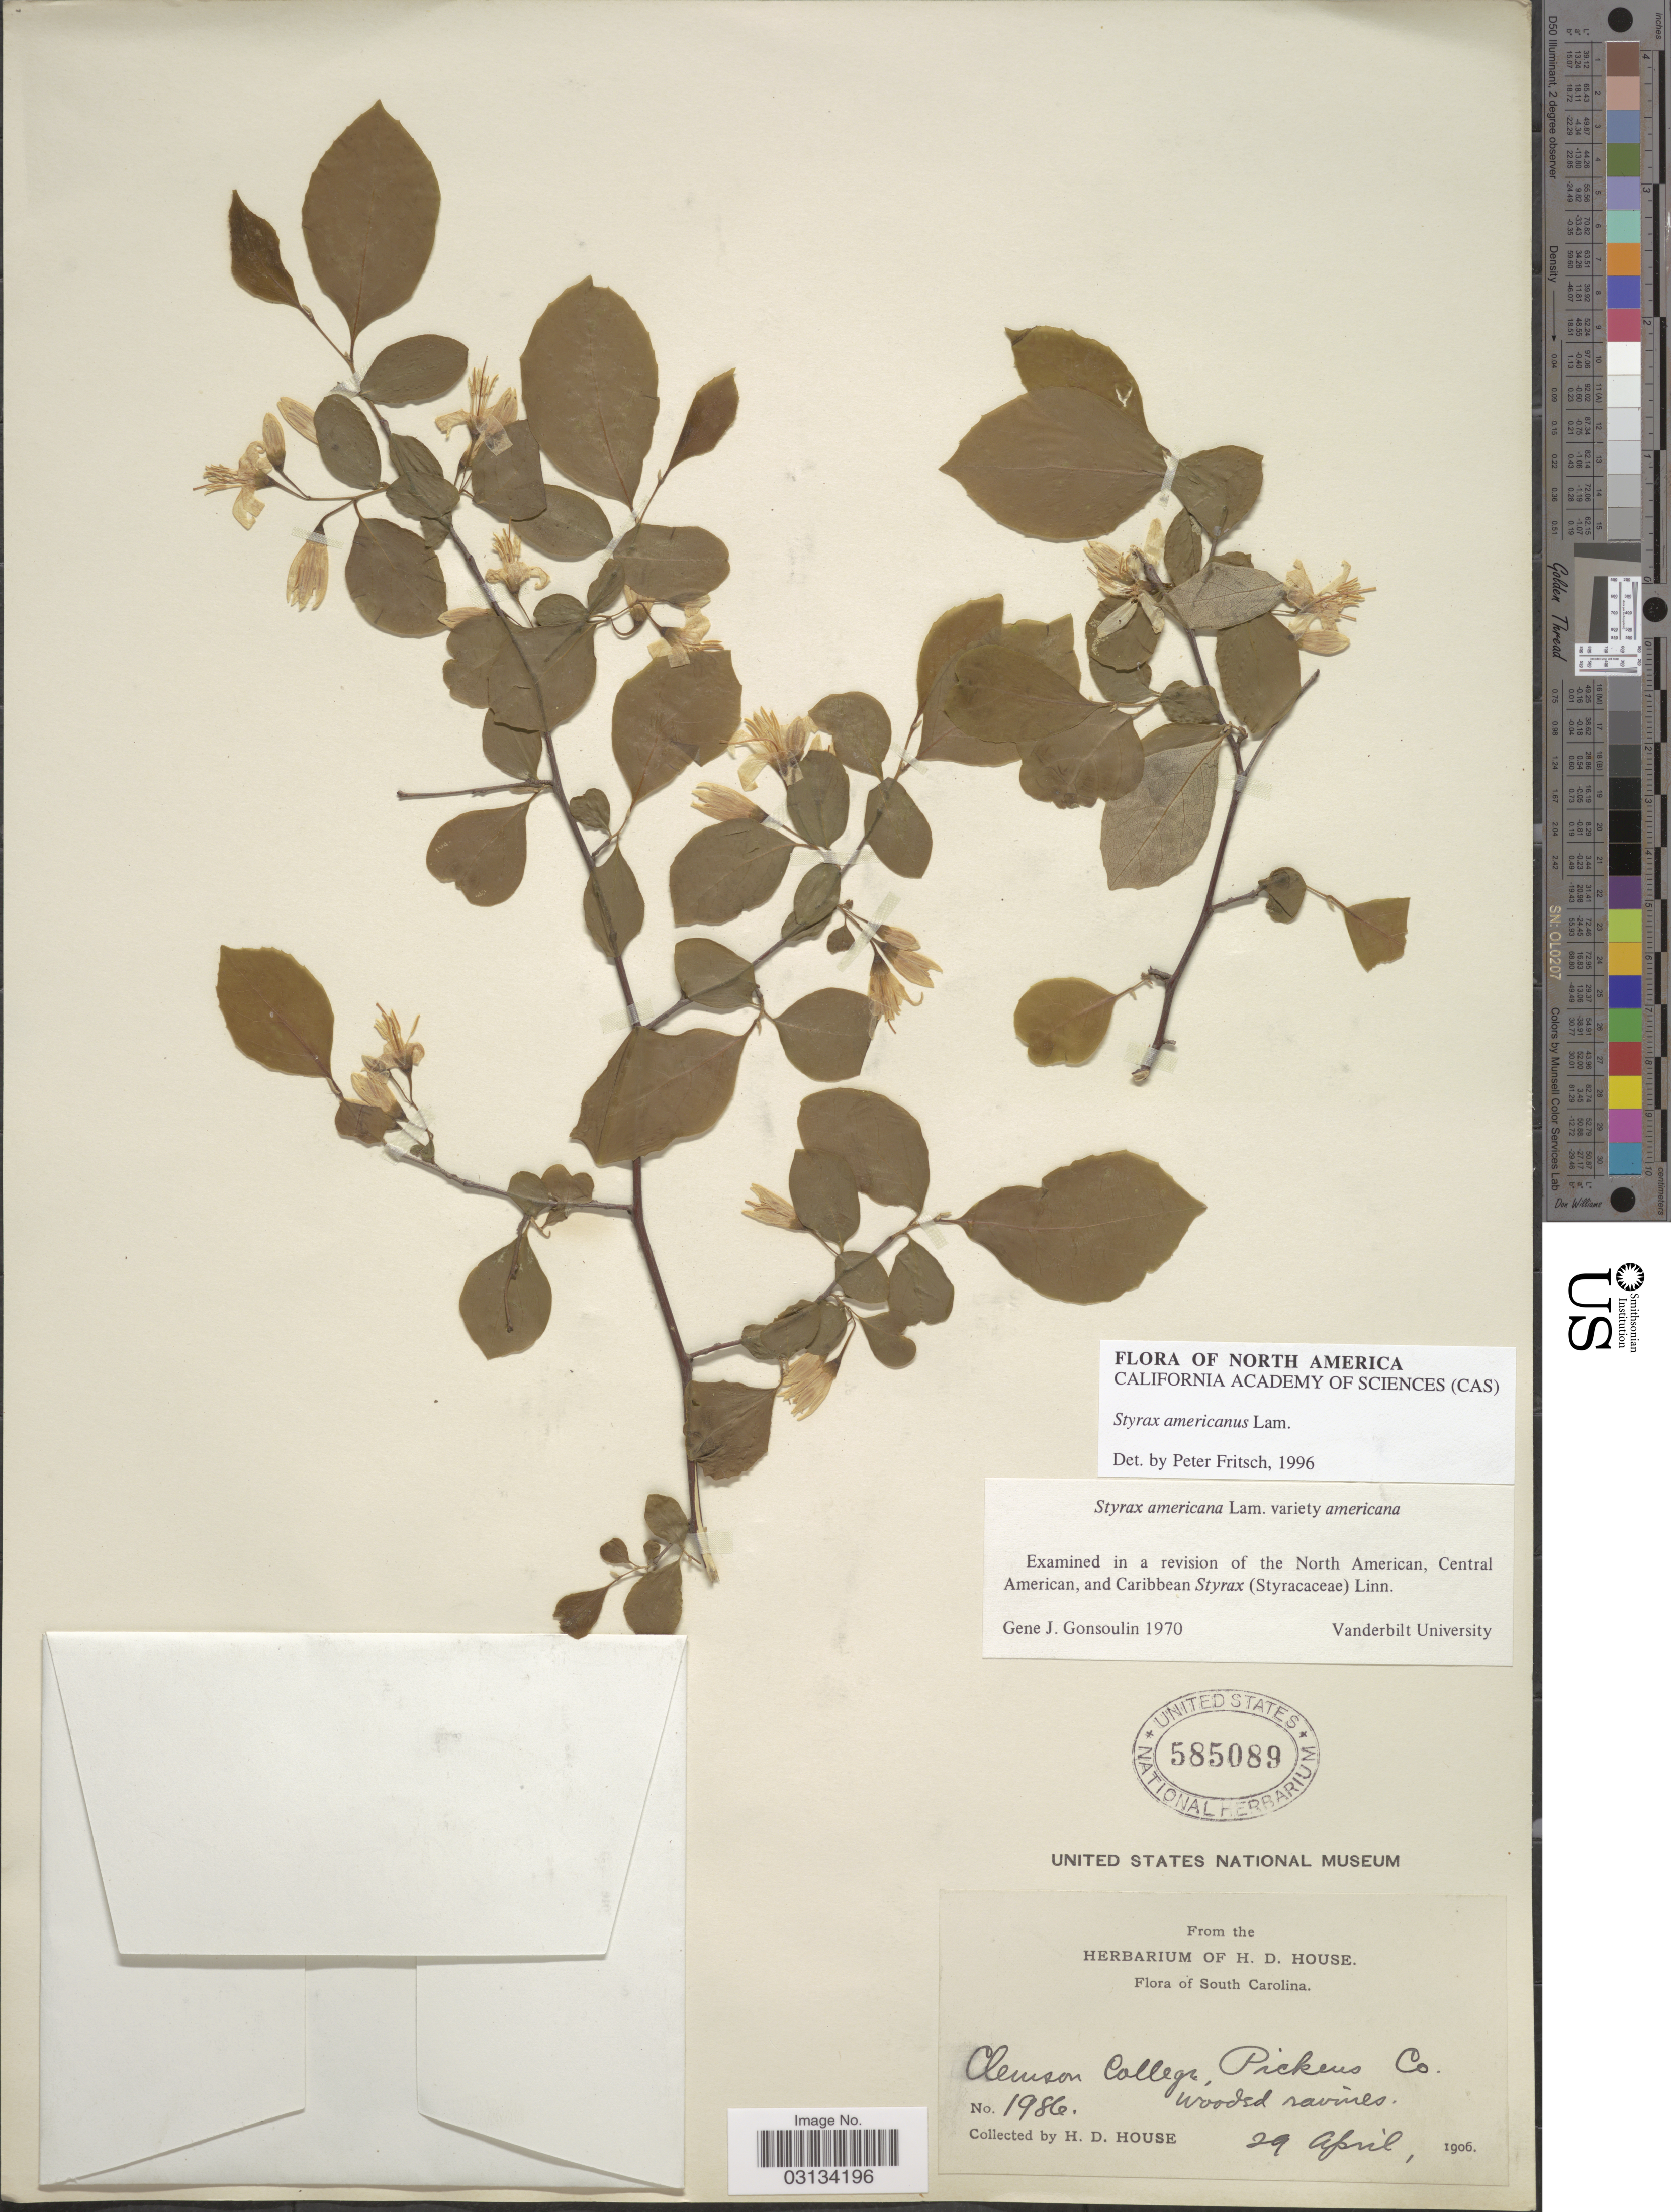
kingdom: Plantae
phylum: Tracheophyta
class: Magnoliopsida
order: Ericales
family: Styracaceae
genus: Styrax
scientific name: Styrax americanus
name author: Lam.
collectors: H. D. House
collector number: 1986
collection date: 1906-04-29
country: United States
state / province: South Carolina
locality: Clemson College, Pickens Co. Wooded ravines.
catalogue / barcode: US 585089